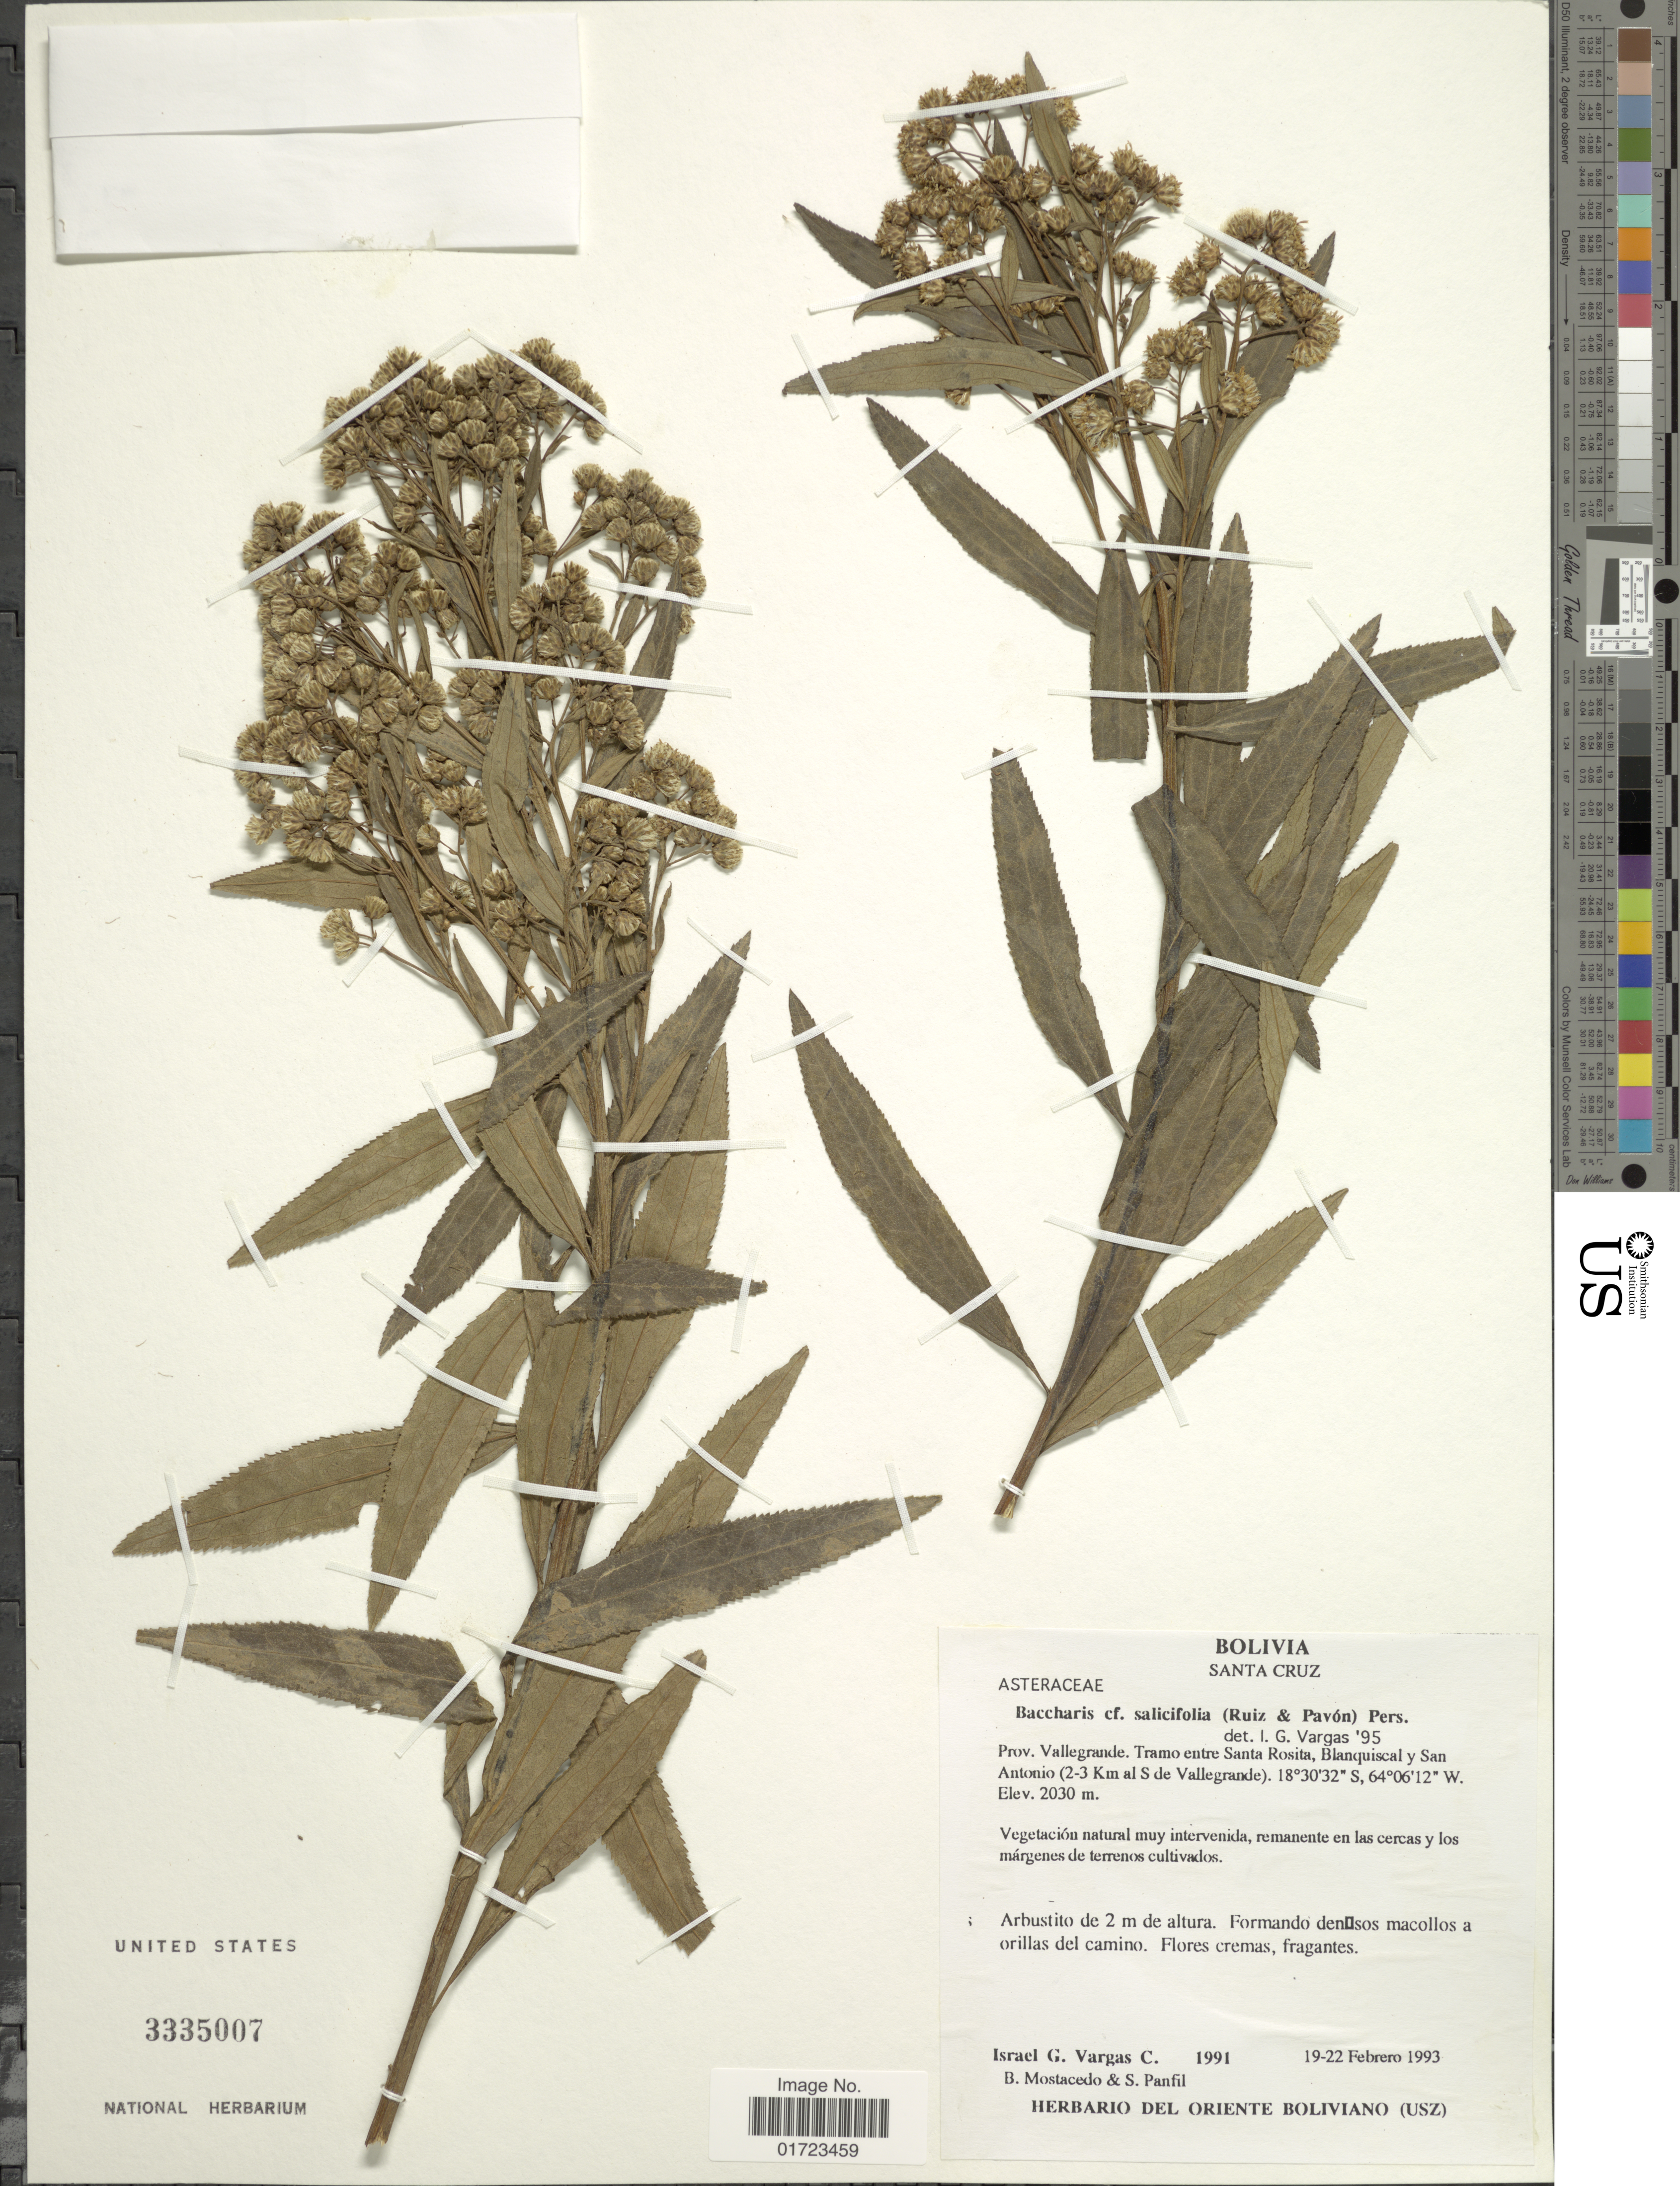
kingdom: Plantae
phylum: Tracheophyta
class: Magnoliopsida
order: Asterales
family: Asteraceae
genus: Baccharis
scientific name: Baccharis salicifolia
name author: (Ruiz & Pav.) Pers.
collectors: I. G. Vargas C., B. Mostacedo & S. Panfil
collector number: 1991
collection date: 1993-02-19/1993-02-22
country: Bolivia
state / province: Santa Cruz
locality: Santa Cruz, Prov. Vallegrande. Tramo entre Santa Rosita, Blanquiscal y San Antonio (2-3 Km al S de Vallegrande).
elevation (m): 2030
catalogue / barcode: US 3335007